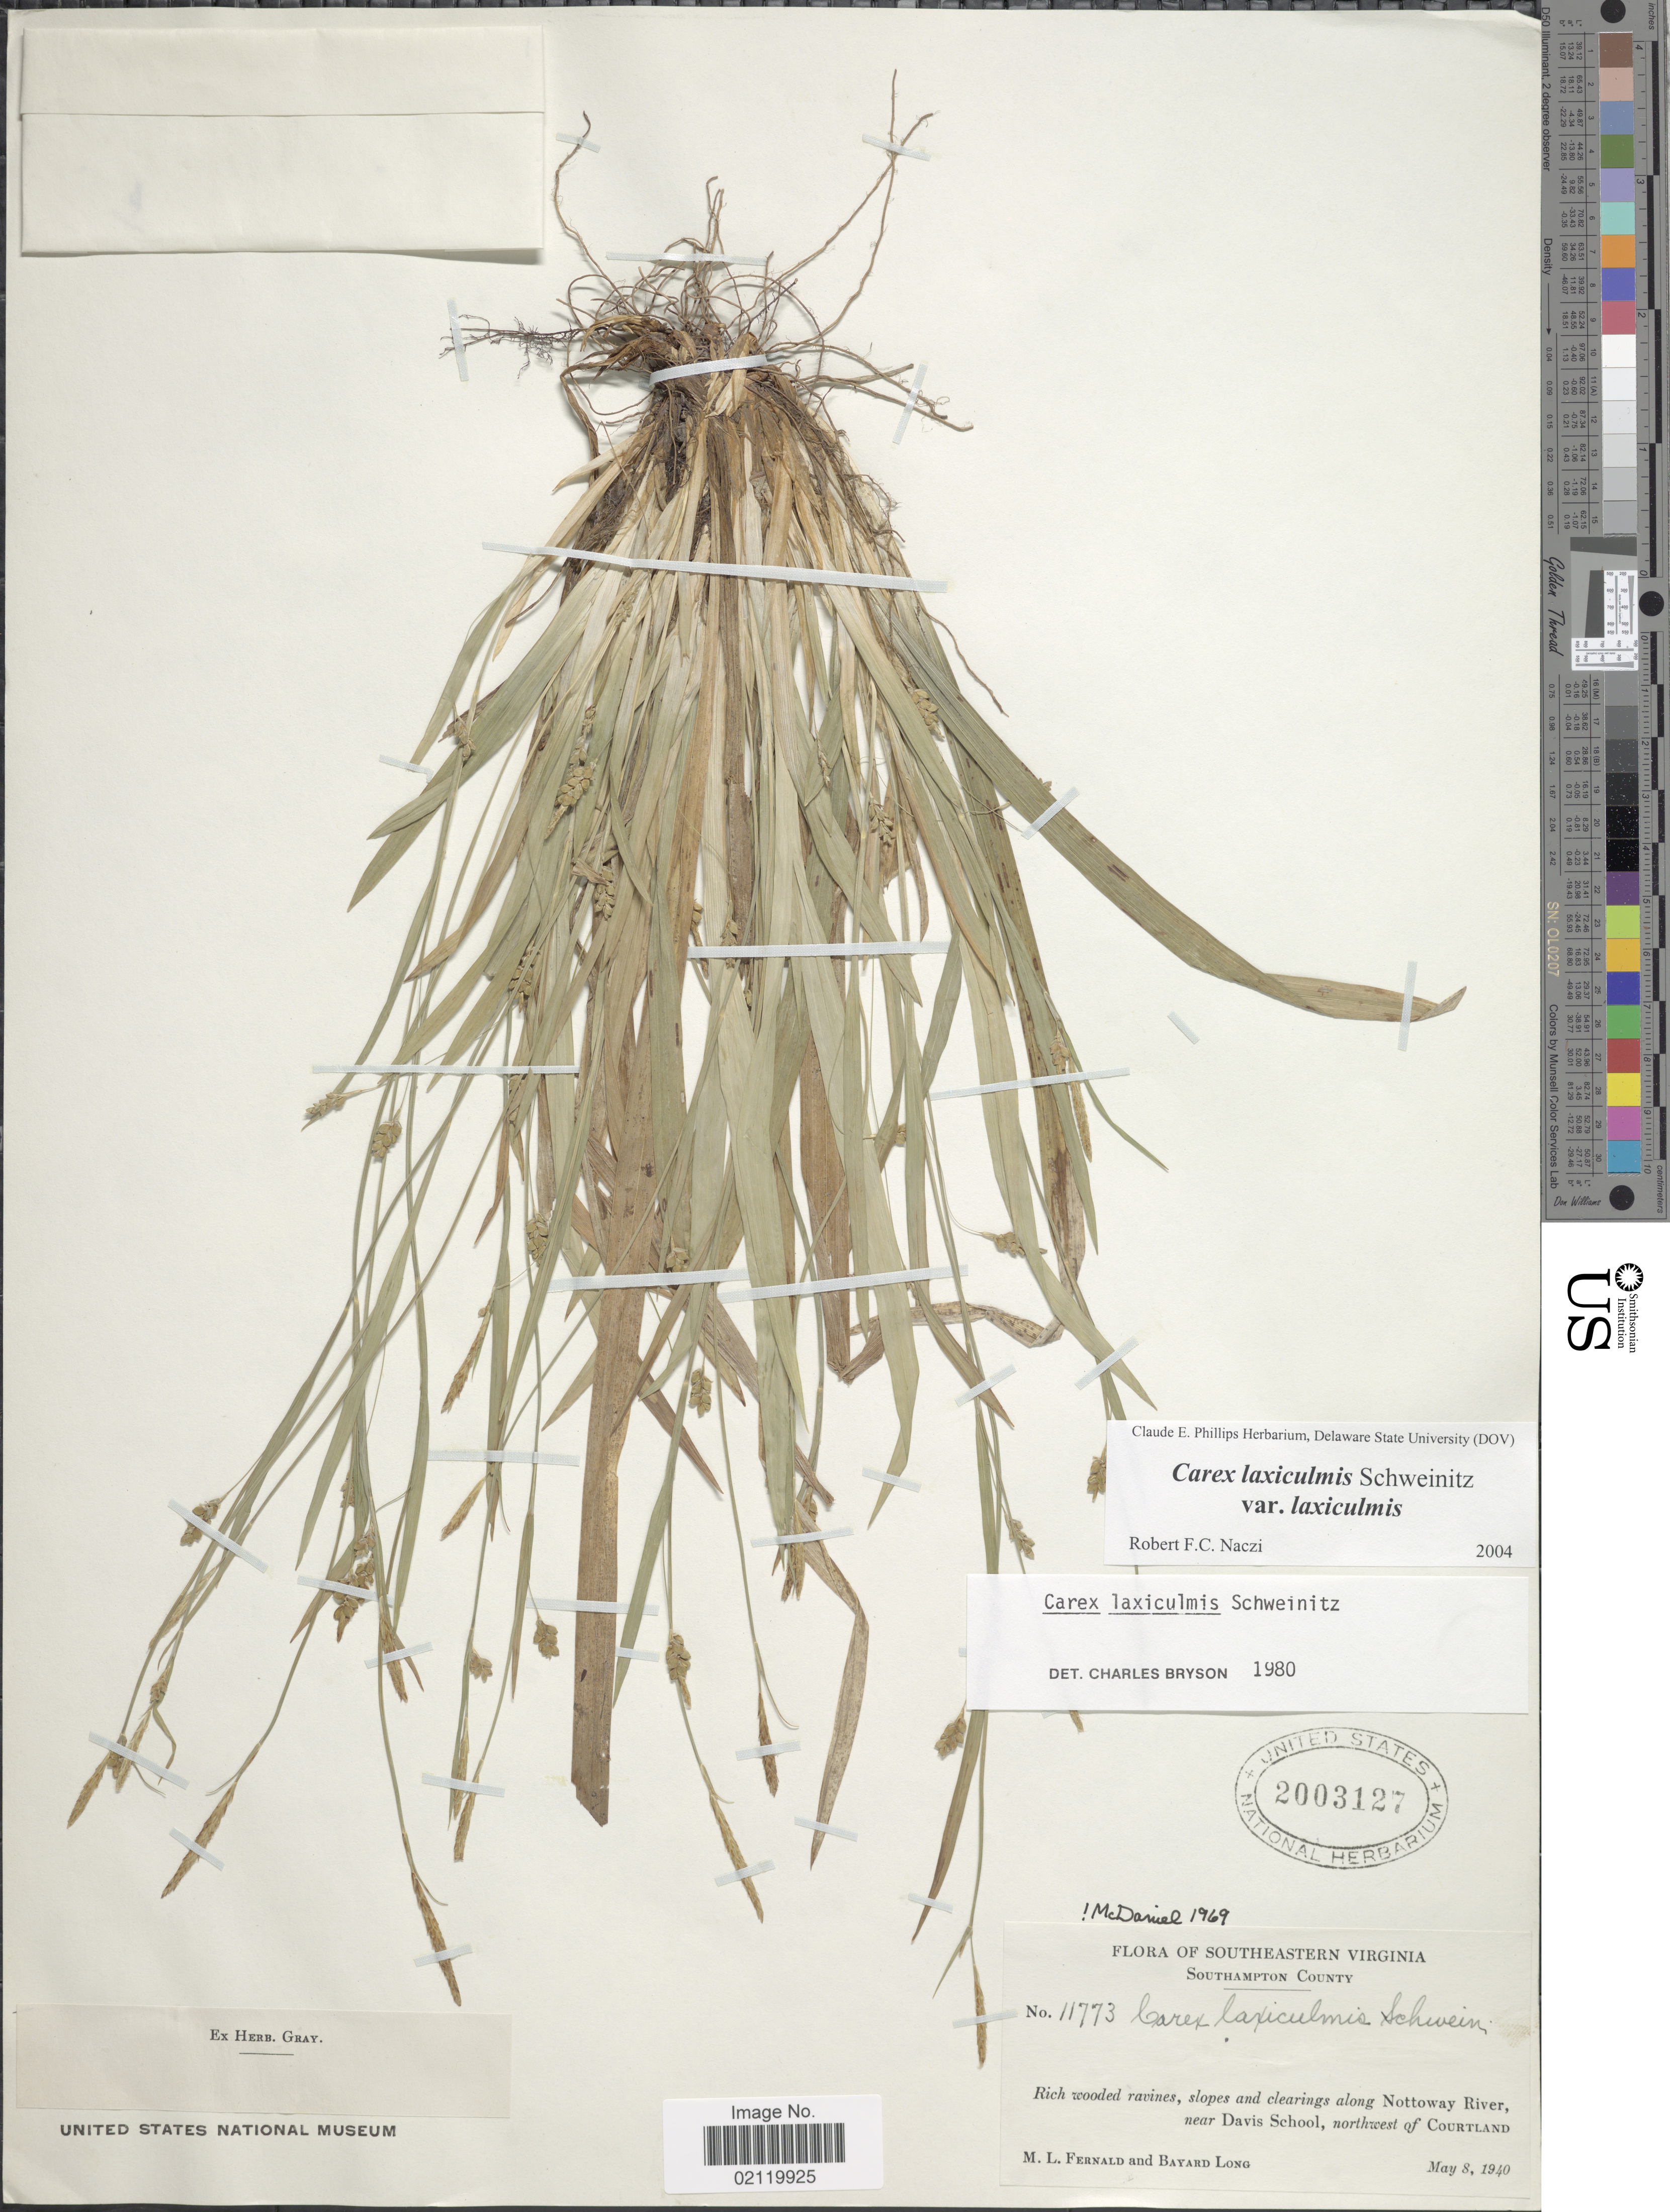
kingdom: Plantae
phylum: Tracheophyta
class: Liliopsida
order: Poales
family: Cyperaceae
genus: Carex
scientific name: Carex laxiculmis var. laxiculmis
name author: Schwein.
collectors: M. L. Fernald & B. Long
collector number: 11773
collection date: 1940-05-08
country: United States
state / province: Virginia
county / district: Southampton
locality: Southeastern Virginia. Southampton County. Rich wooded ravines, slopes and clearings along Nottoway River, near Davis School, northwest of Courtland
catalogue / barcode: US 2003127